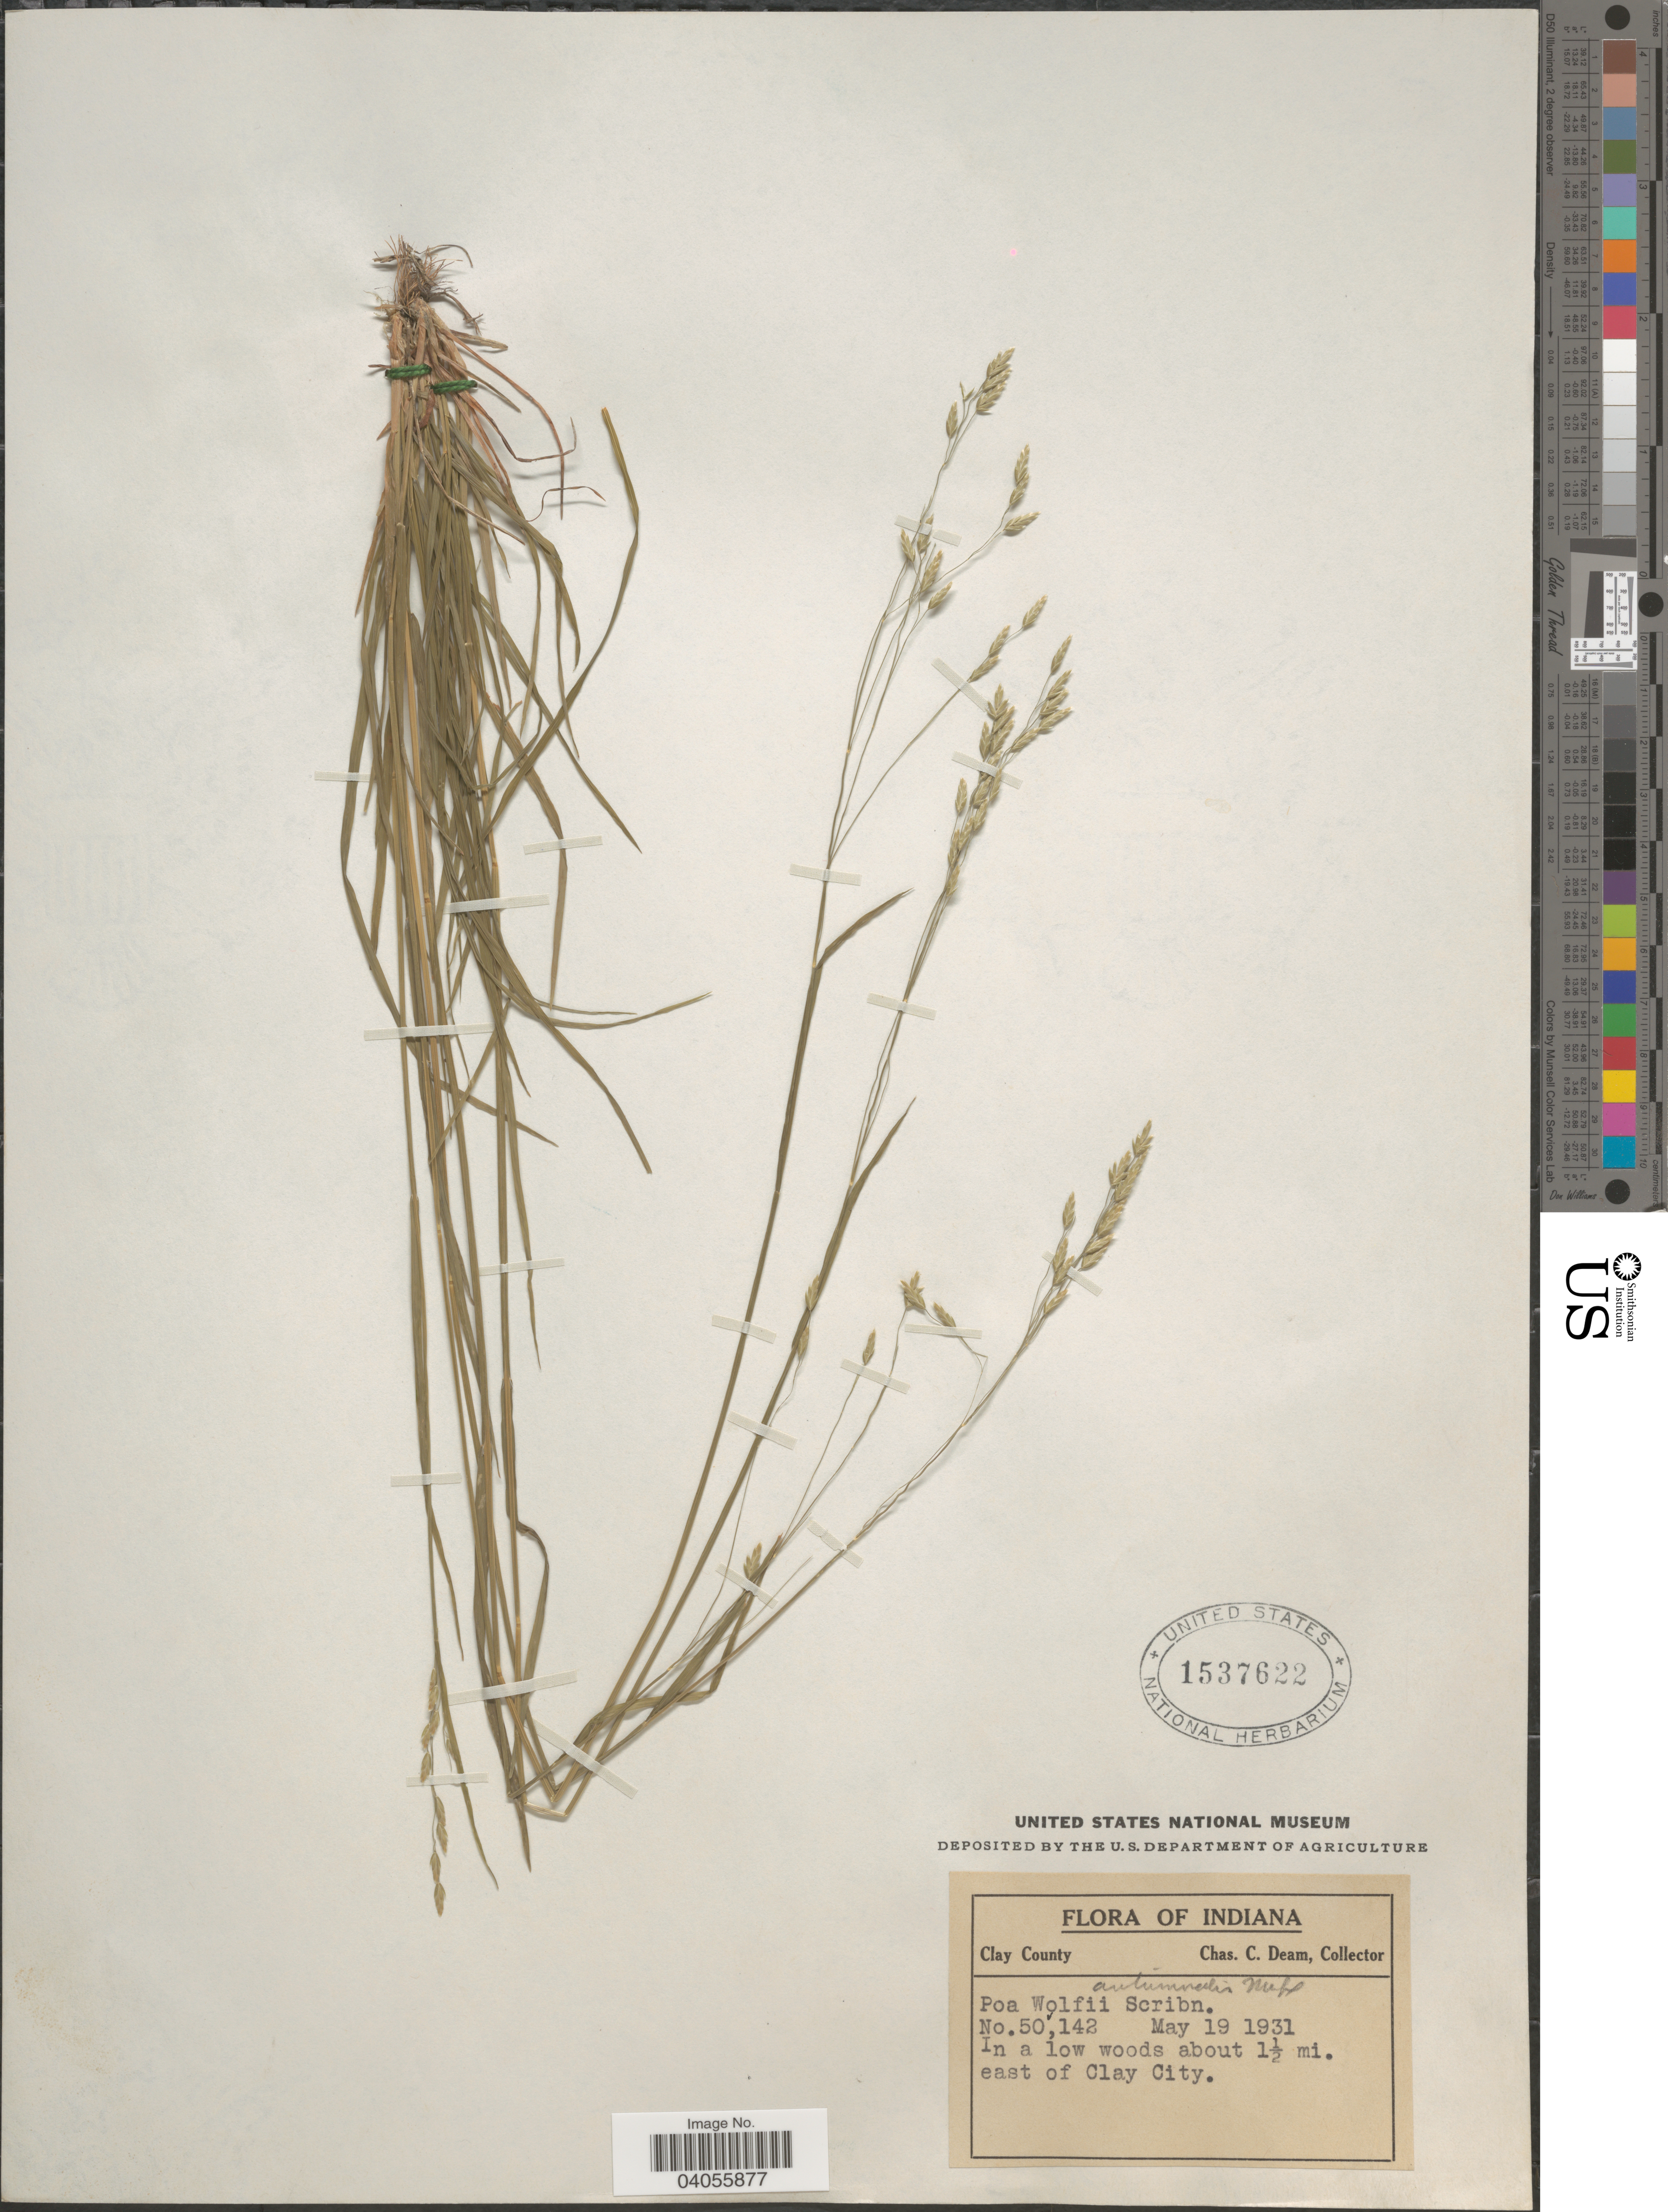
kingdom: Plantae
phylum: Tracheophyta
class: Liliopsida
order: Poales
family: Poaceae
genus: Poa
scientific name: Poa autumnalis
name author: Muhl. ex Elliott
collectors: C. C. Deam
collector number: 50142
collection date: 1931-05-19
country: United States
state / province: Indiana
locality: Clay County. In al low woods about 1½ mi. east of Clay City.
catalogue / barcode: US 1537622